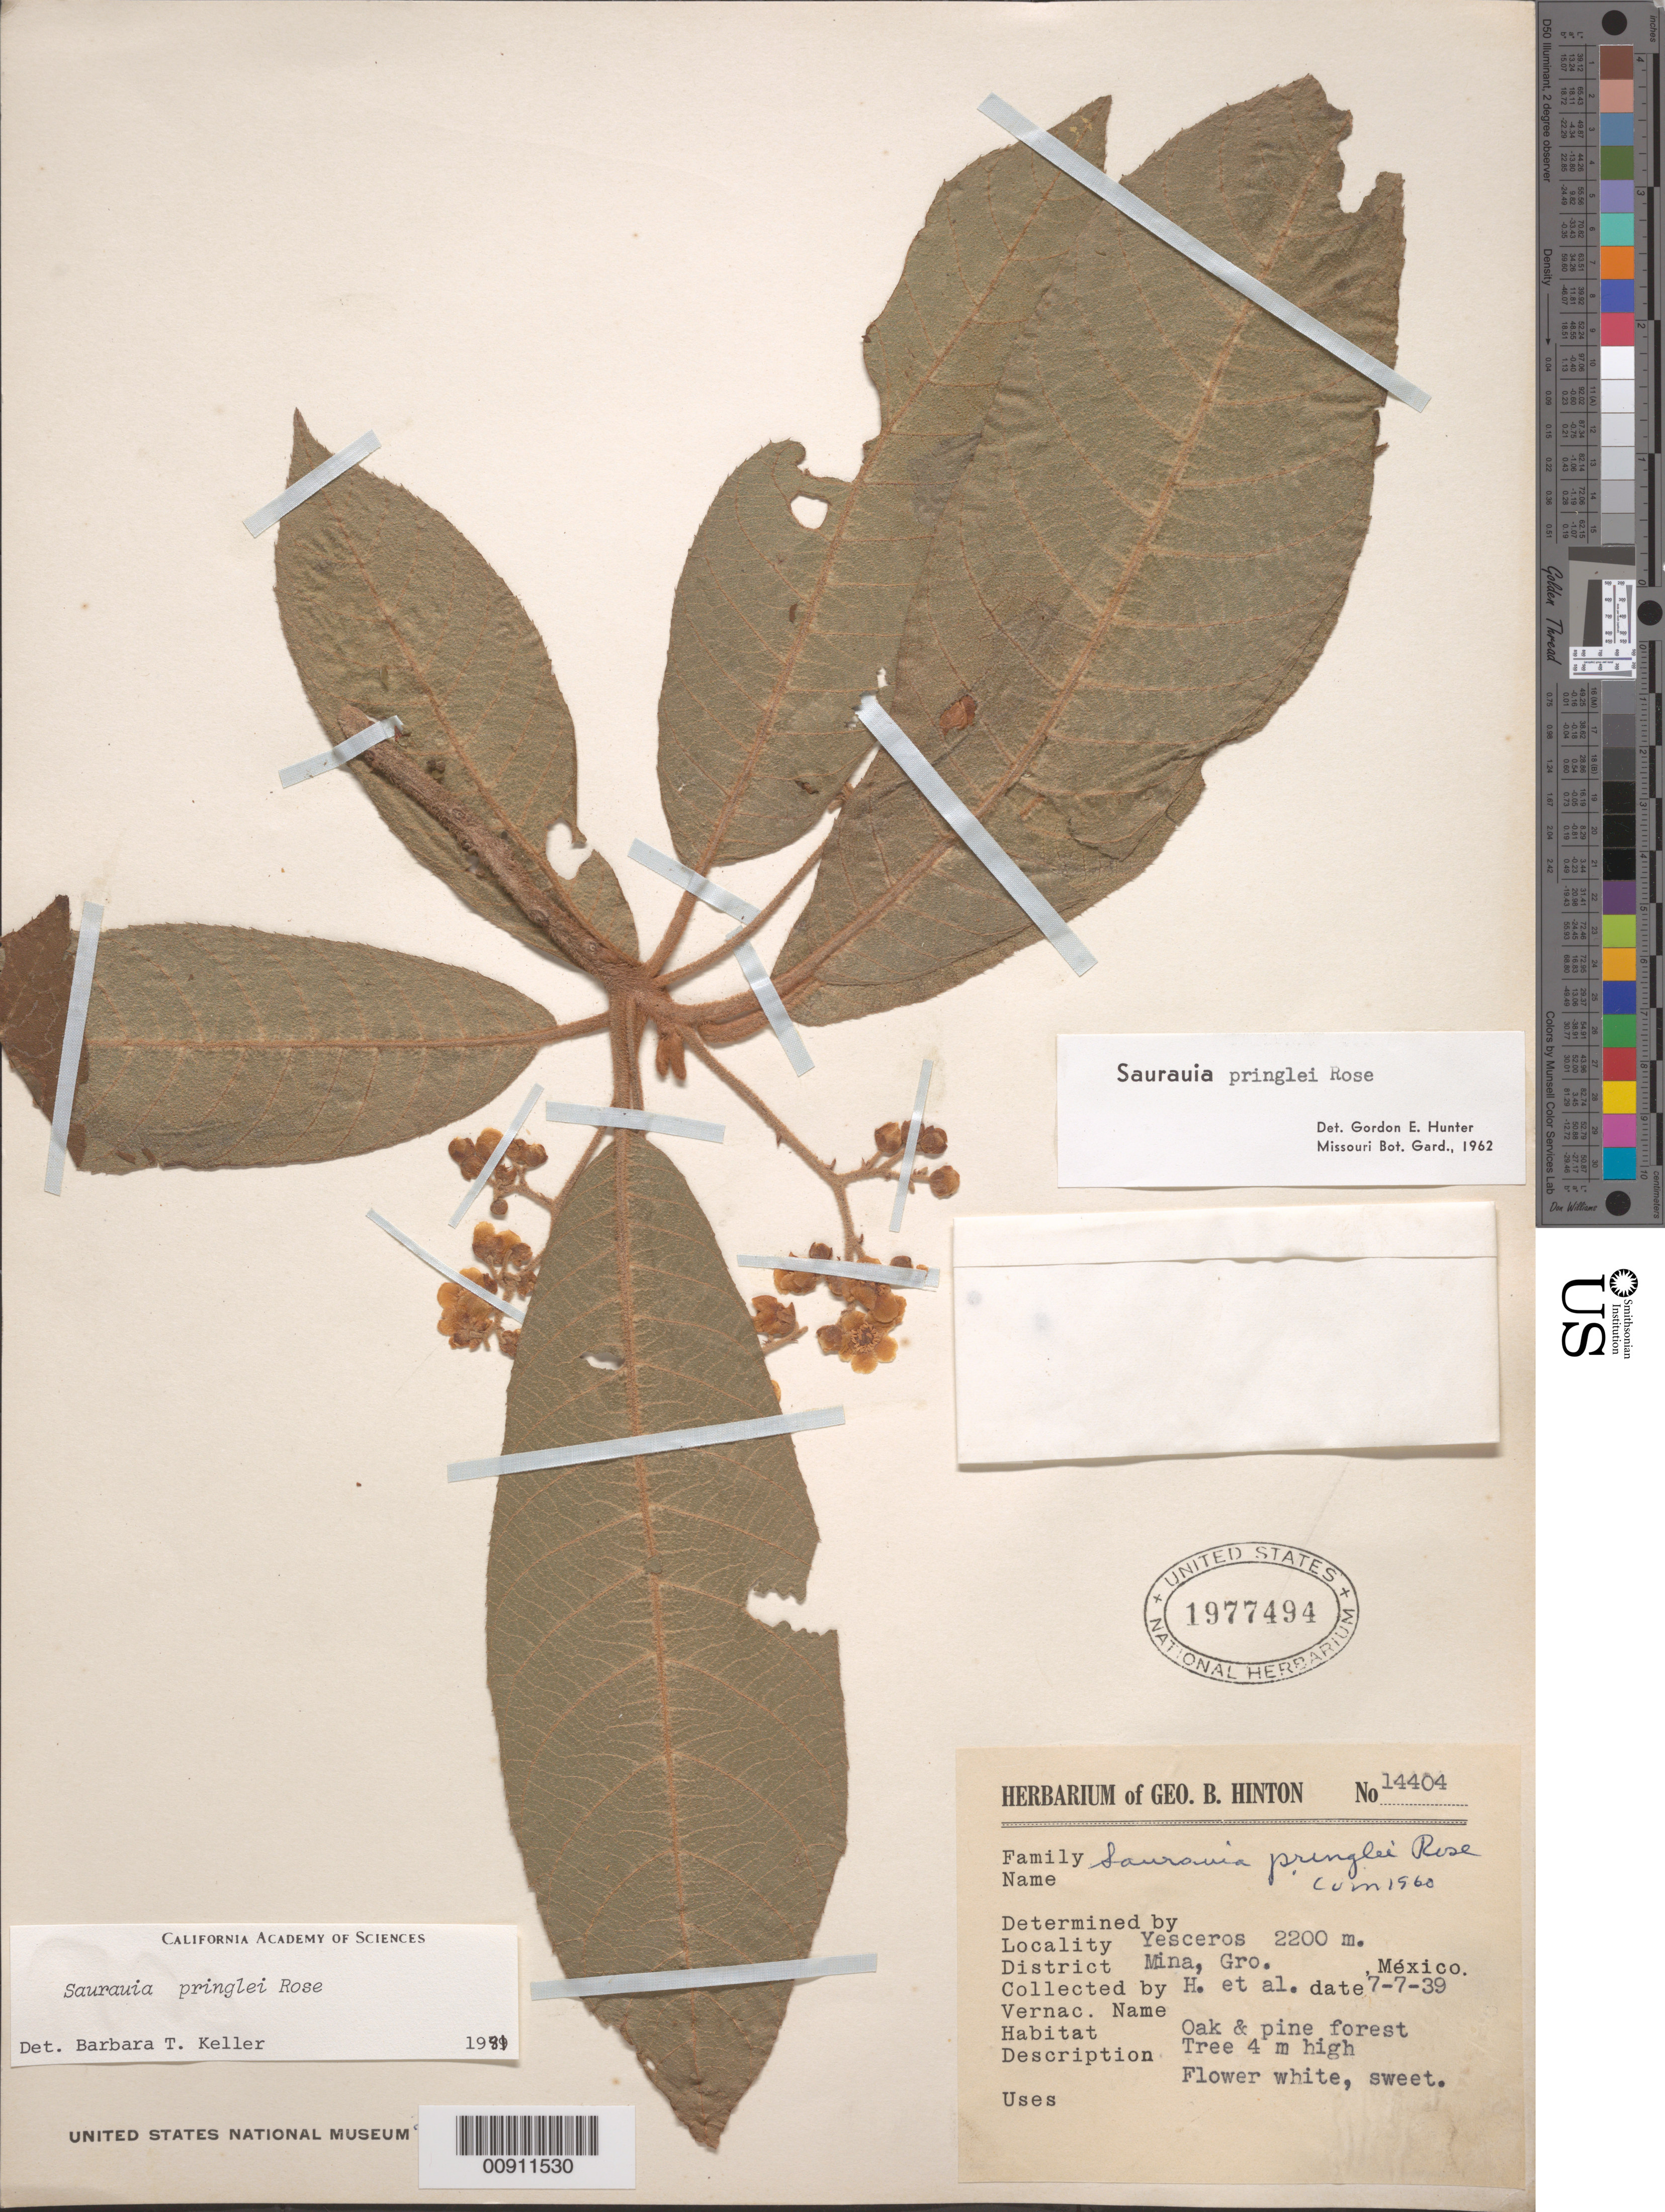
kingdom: Plantae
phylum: Tracheophyta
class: Magnoliopsida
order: Ericales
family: Actinidiaceae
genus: Saurauia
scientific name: Saurauia pringlei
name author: Rose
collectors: G. B. Hinton & et al.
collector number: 14404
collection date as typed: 07 Jul 1939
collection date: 1939-07-07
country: Mexico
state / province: Guerrero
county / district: Mina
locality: Yesceros, District Mina, Guerrero.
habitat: Oak and pine forest.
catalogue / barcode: US 1977494